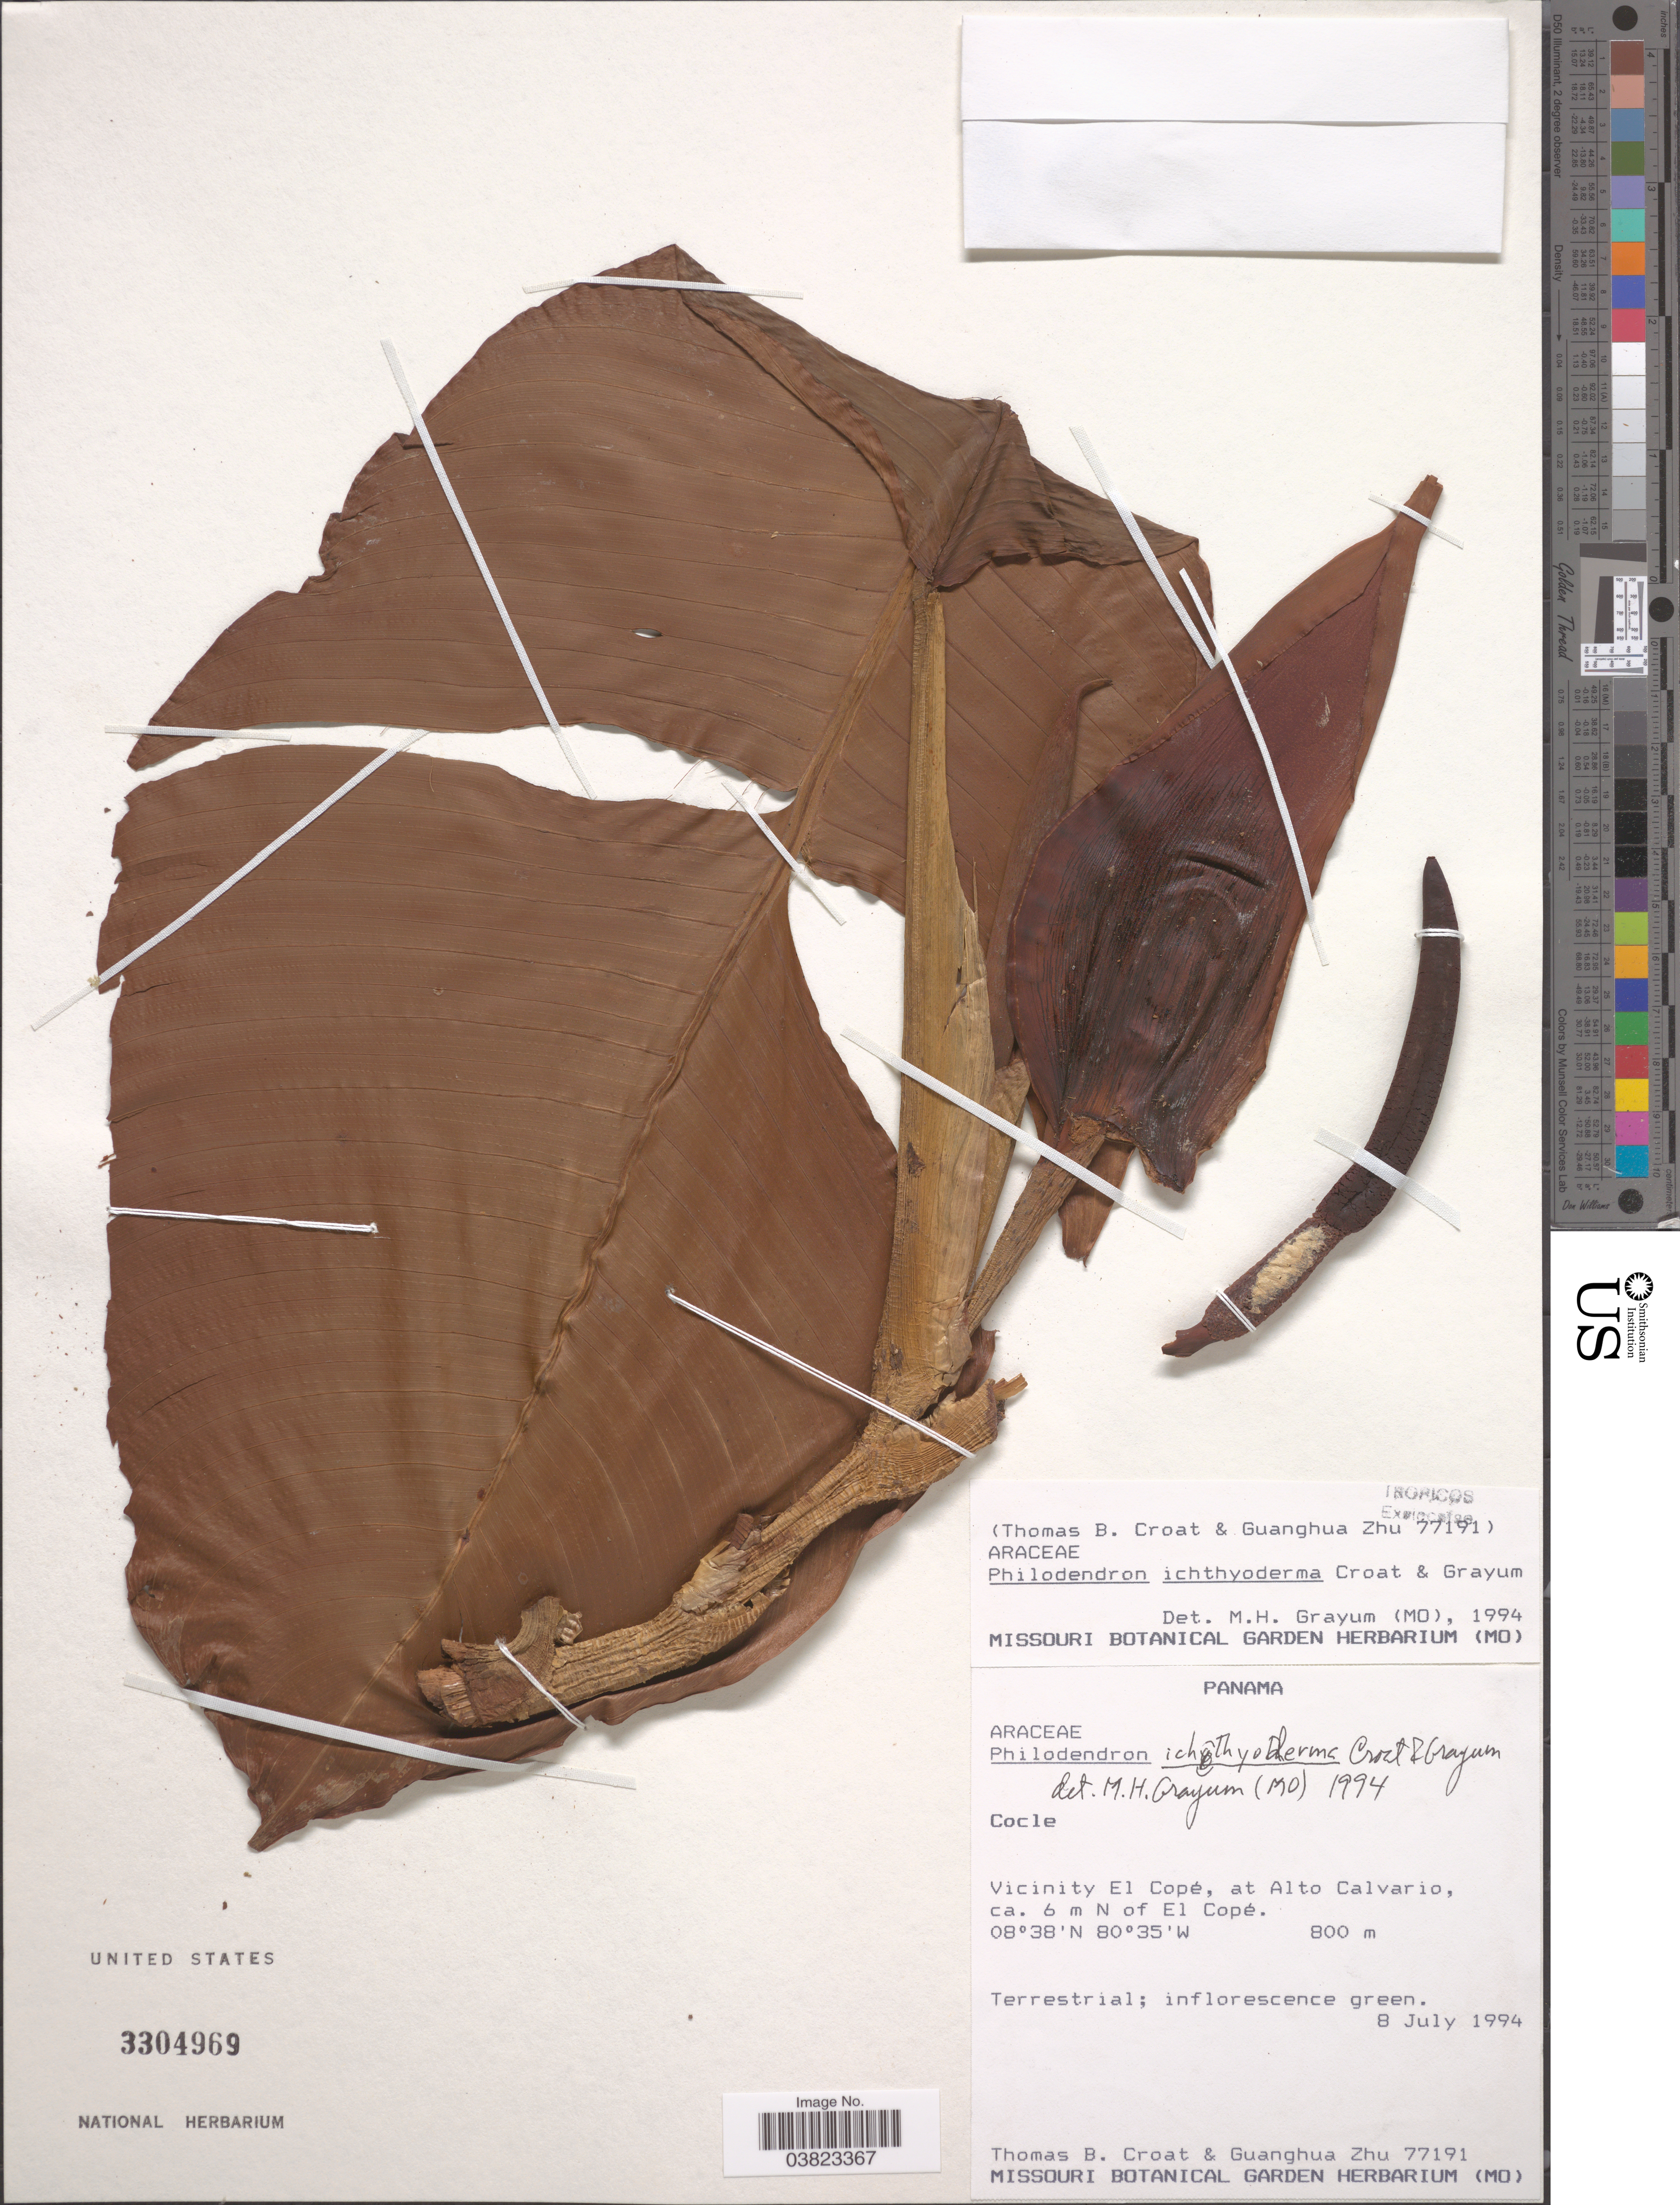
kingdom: Plantae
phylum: Tracheophyta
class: Liliopsida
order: Alismatales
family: Araceae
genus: Philodendron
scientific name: Philodendron ichthyoderma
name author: Croat & Grayum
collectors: T. B. Croat & Zhu Guanghua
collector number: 77191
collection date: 1994-07-08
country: Panama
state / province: Cocle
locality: Vicinity El Copé, at Alto Calvario, ca. 6 m N of El Copé.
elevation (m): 800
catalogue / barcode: US 3304969